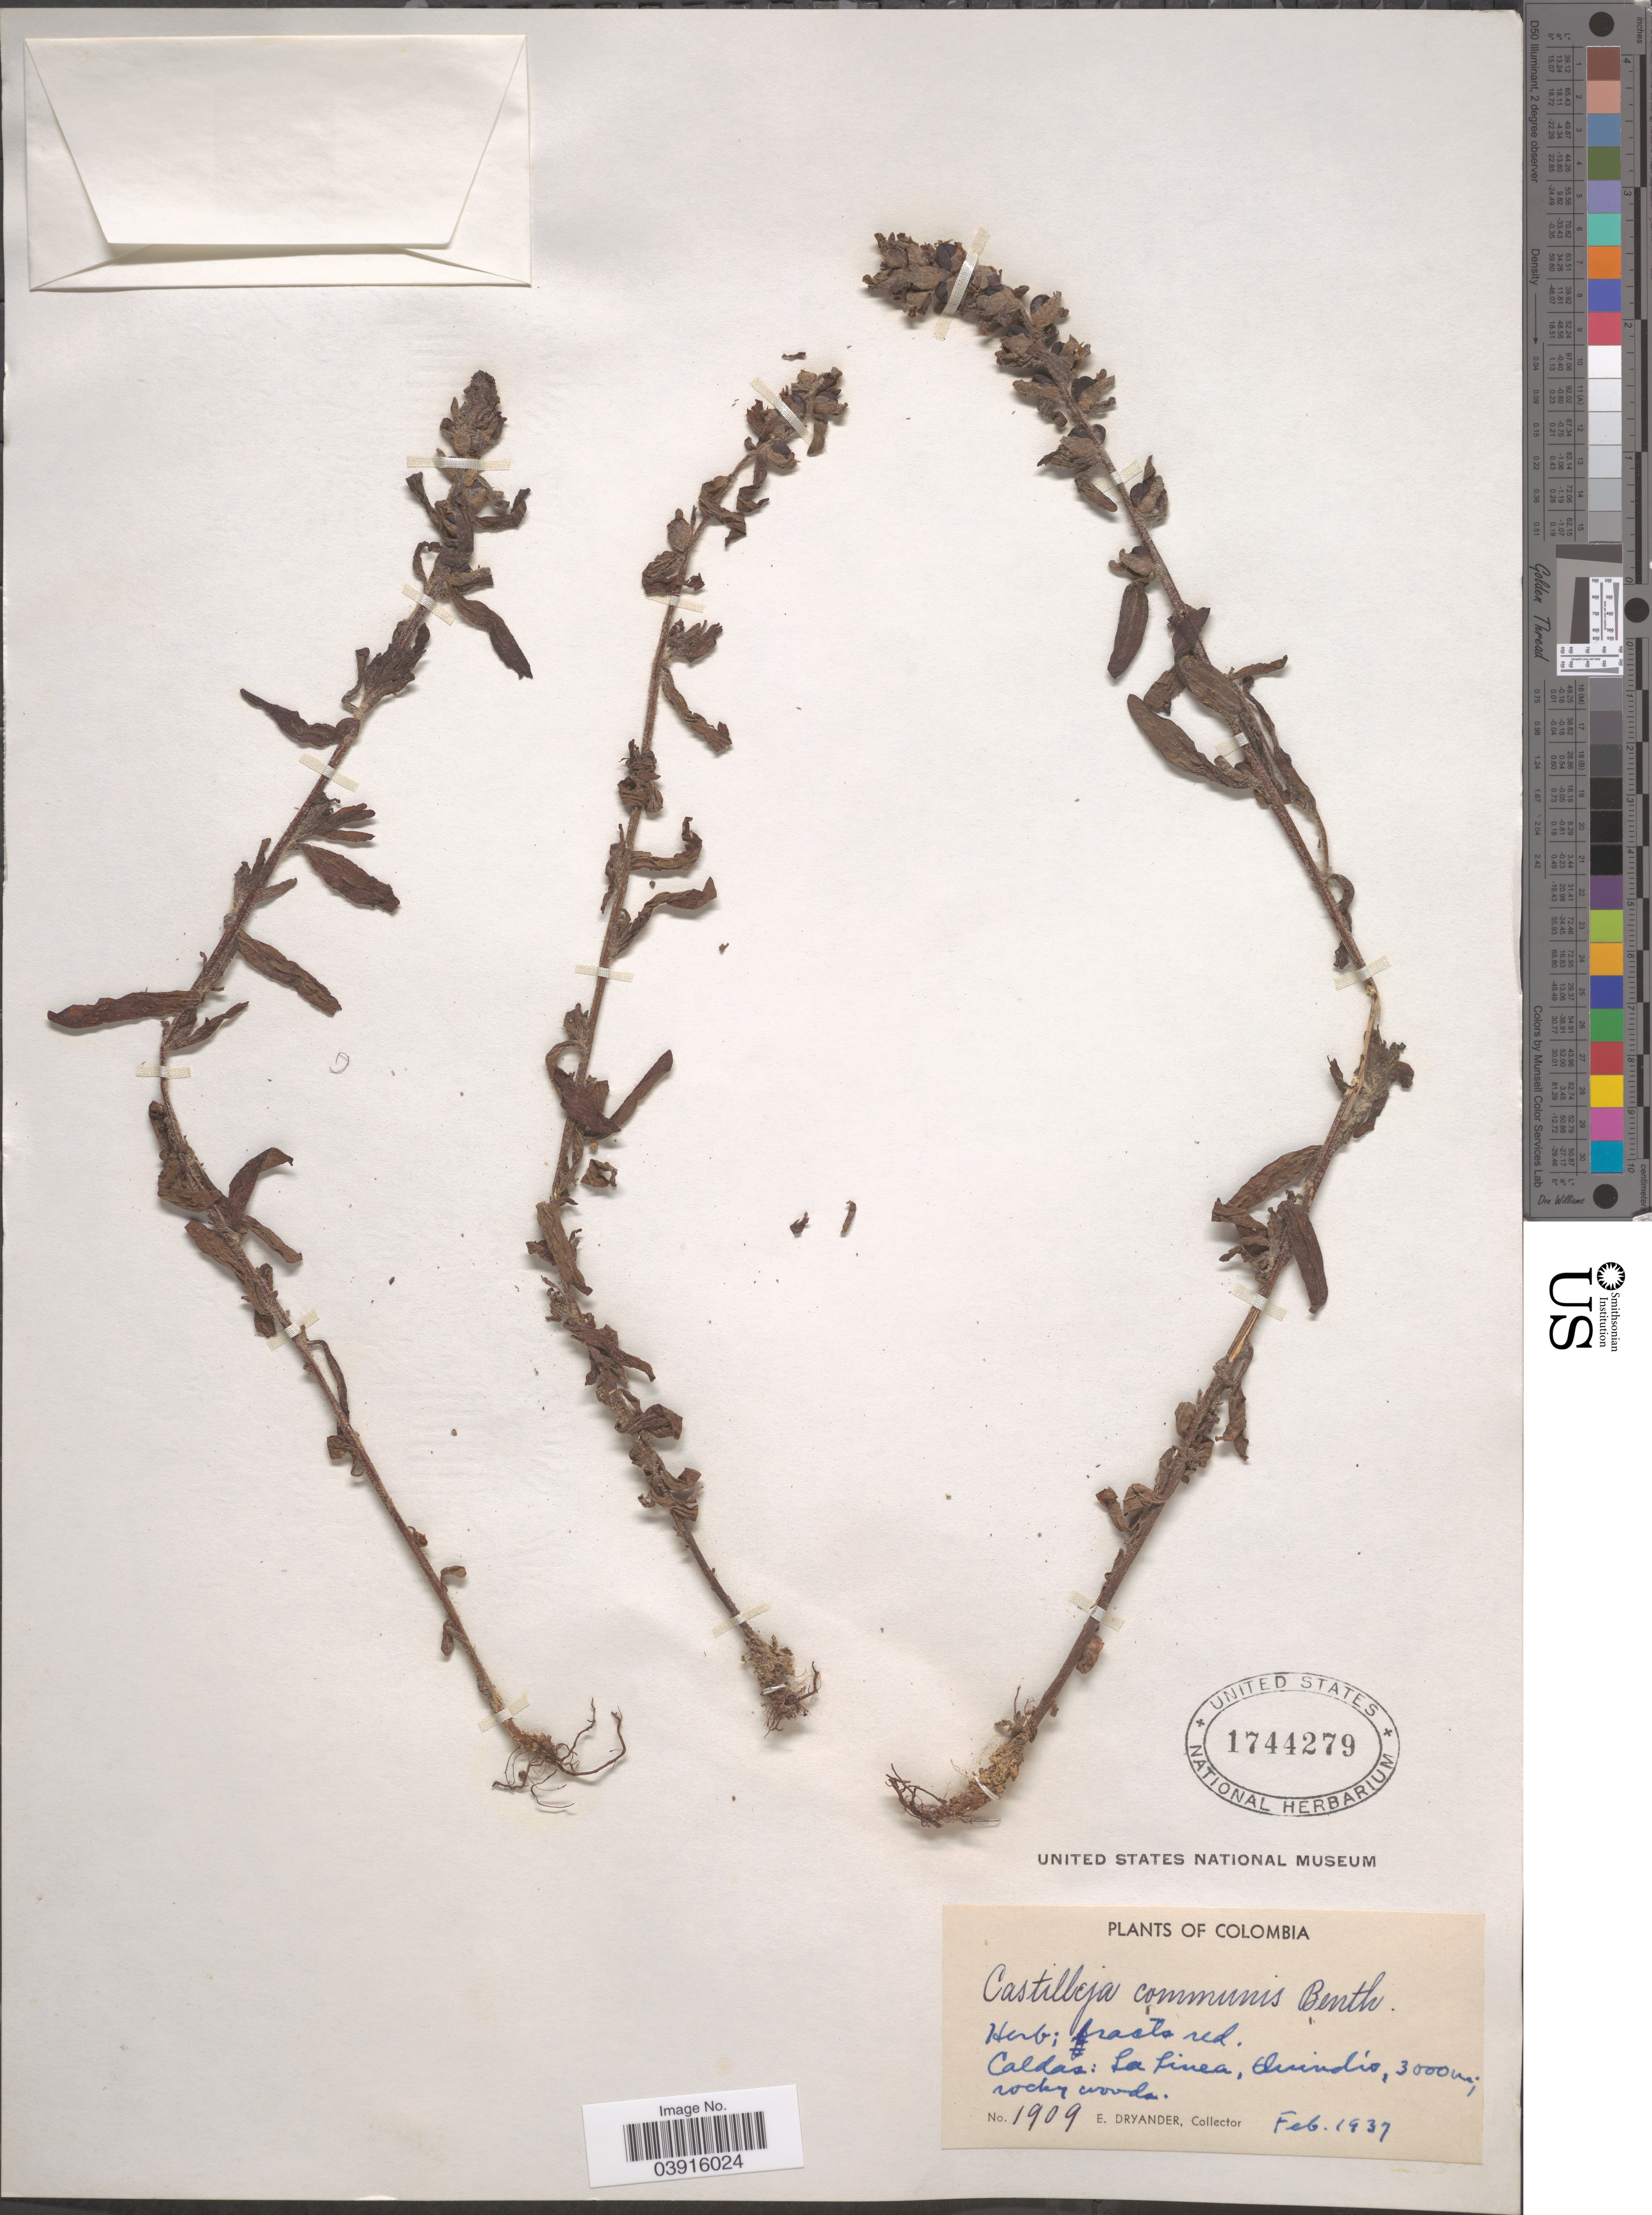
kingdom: Plantae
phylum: Tracheophyta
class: Magnoliopsida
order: Lamiales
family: Orobanchaceae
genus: Castilleja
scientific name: Castilleja arvensis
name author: Schltdl. & Cham.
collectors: E. Dryander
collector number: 1909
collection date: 1937-02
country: Colombia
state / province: Caldas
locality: La Linea, Elvindio.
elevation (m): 3000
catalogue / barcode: US 1744279